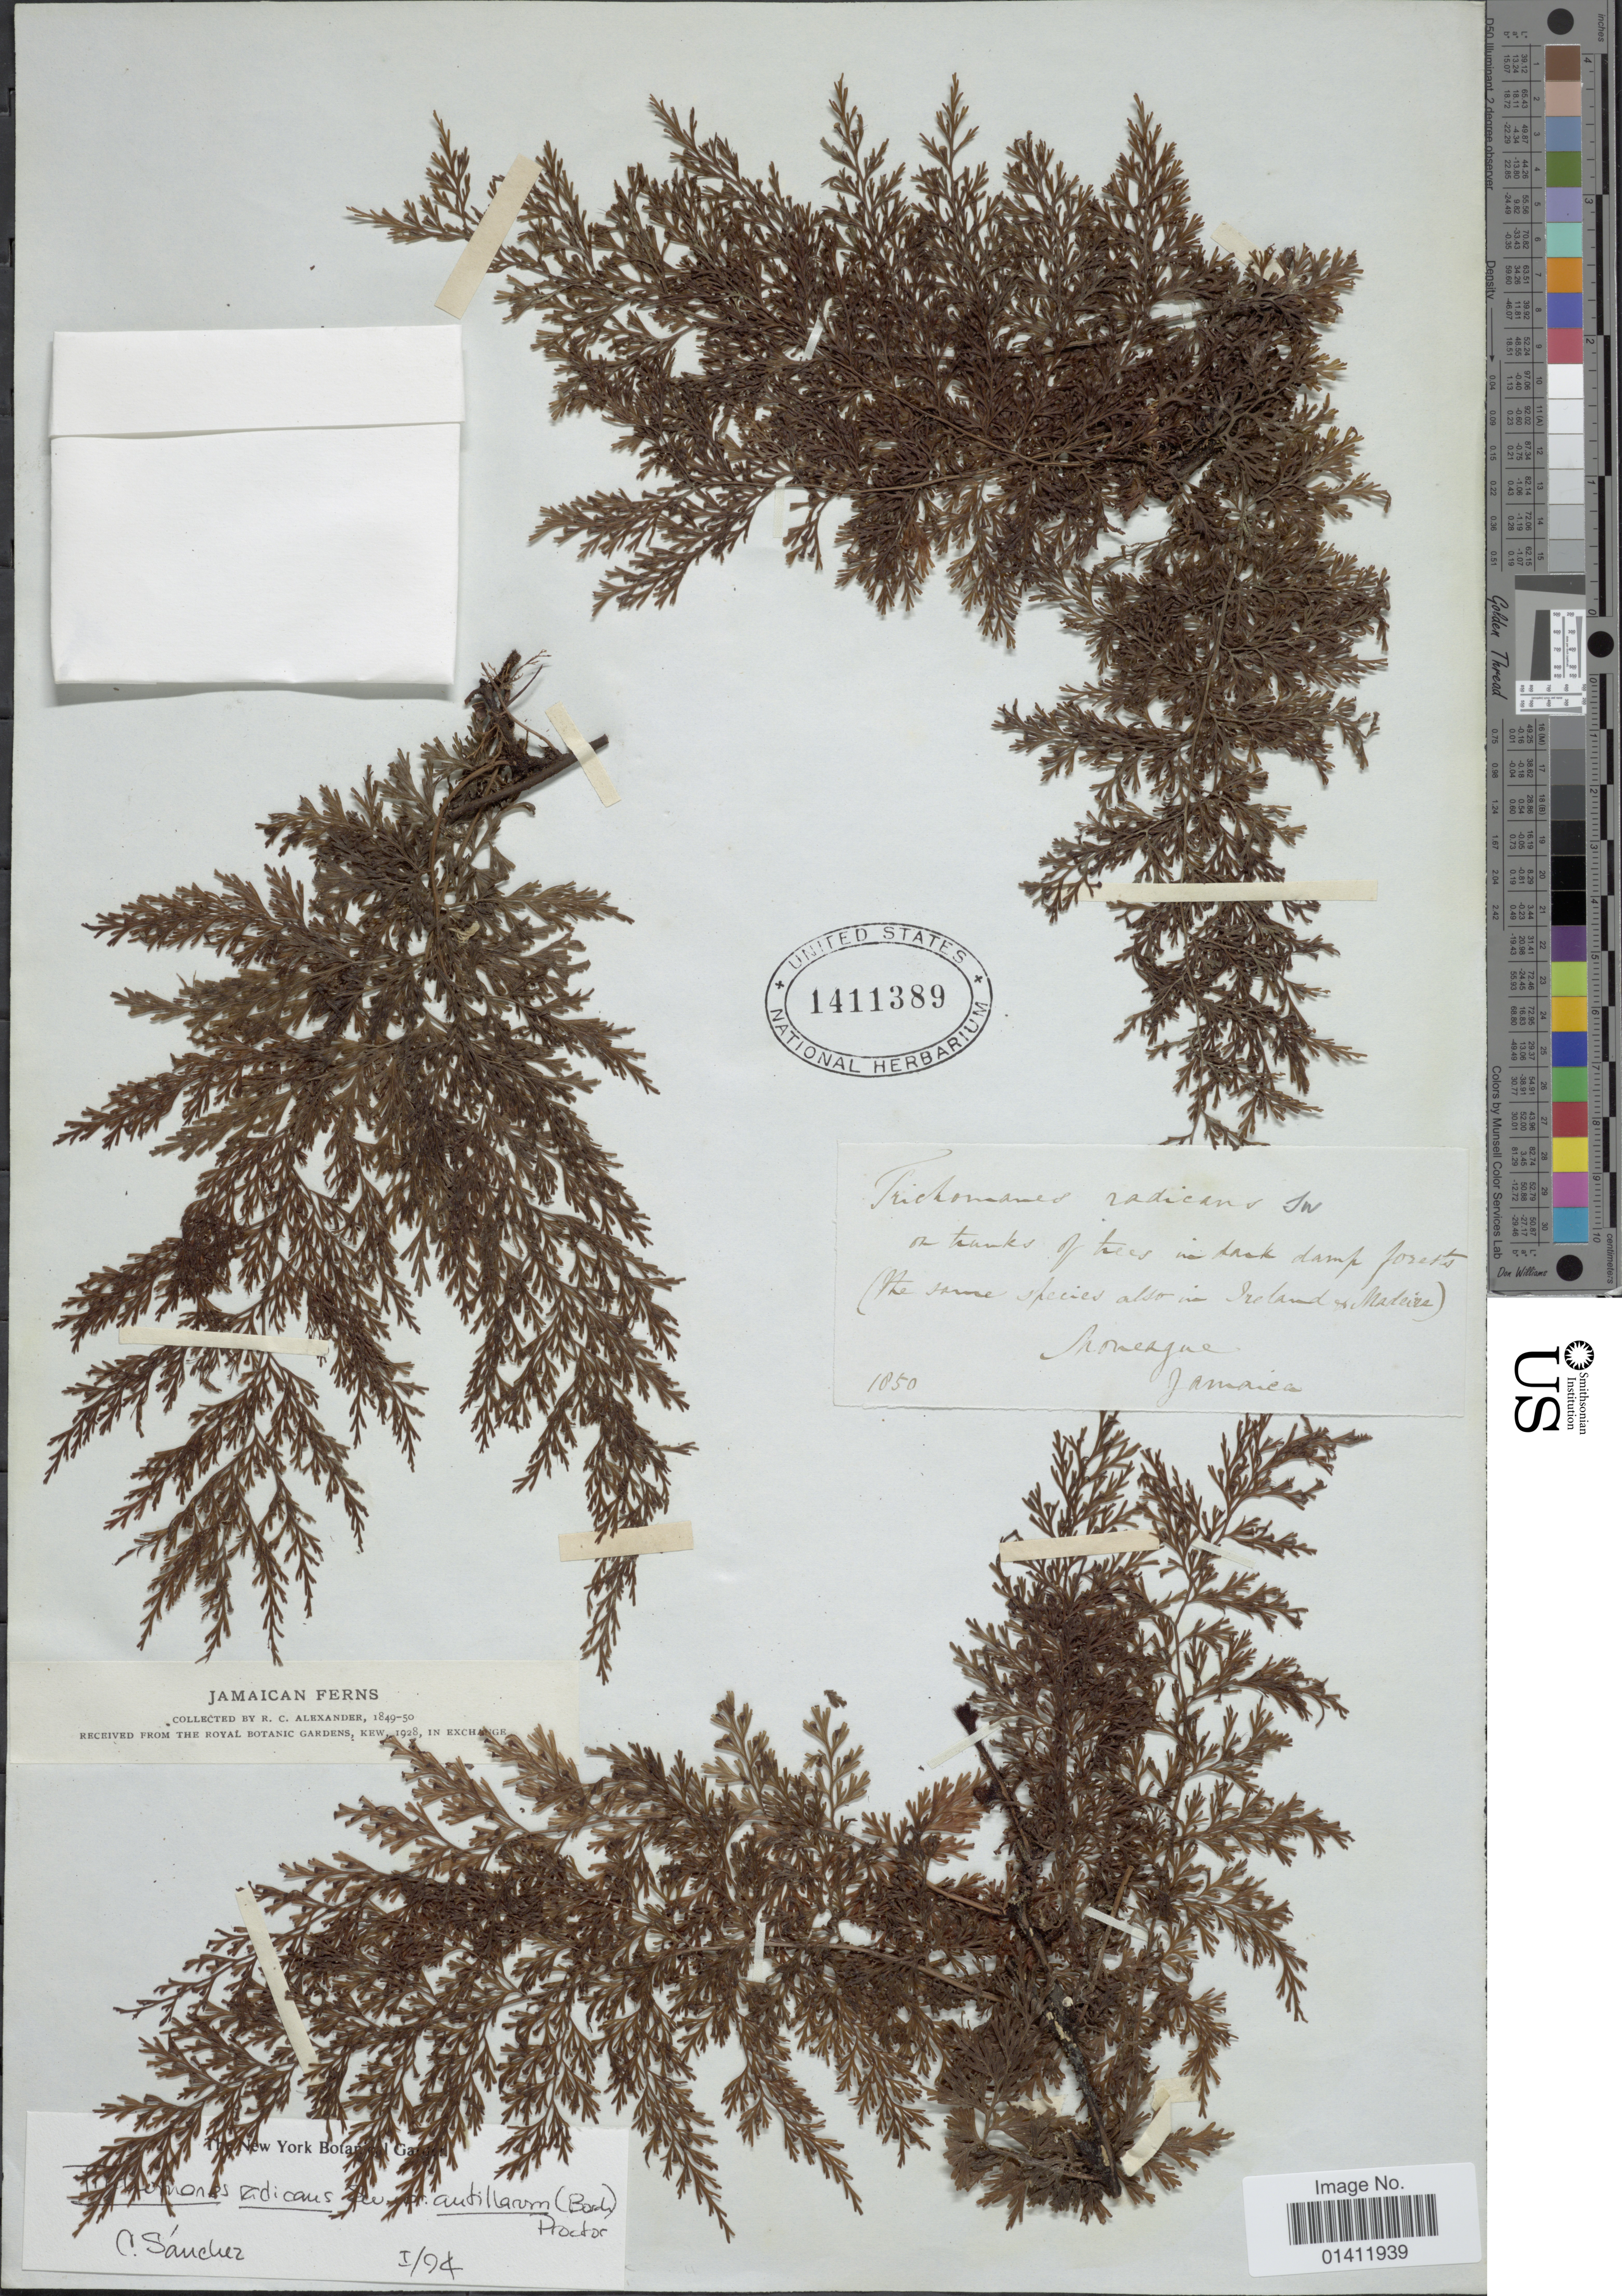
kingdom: Plantae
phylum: Tracheophyta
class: Polypodiopsida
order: Hymenophyllales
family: Hymenophyllaceae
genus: Vandenboschia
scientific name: Vandenboschia radicans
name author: (Sw.) Copel.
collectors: R. C. Alexander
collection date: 1850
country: Jamaica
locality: Moneague.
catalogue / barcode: US 1411389